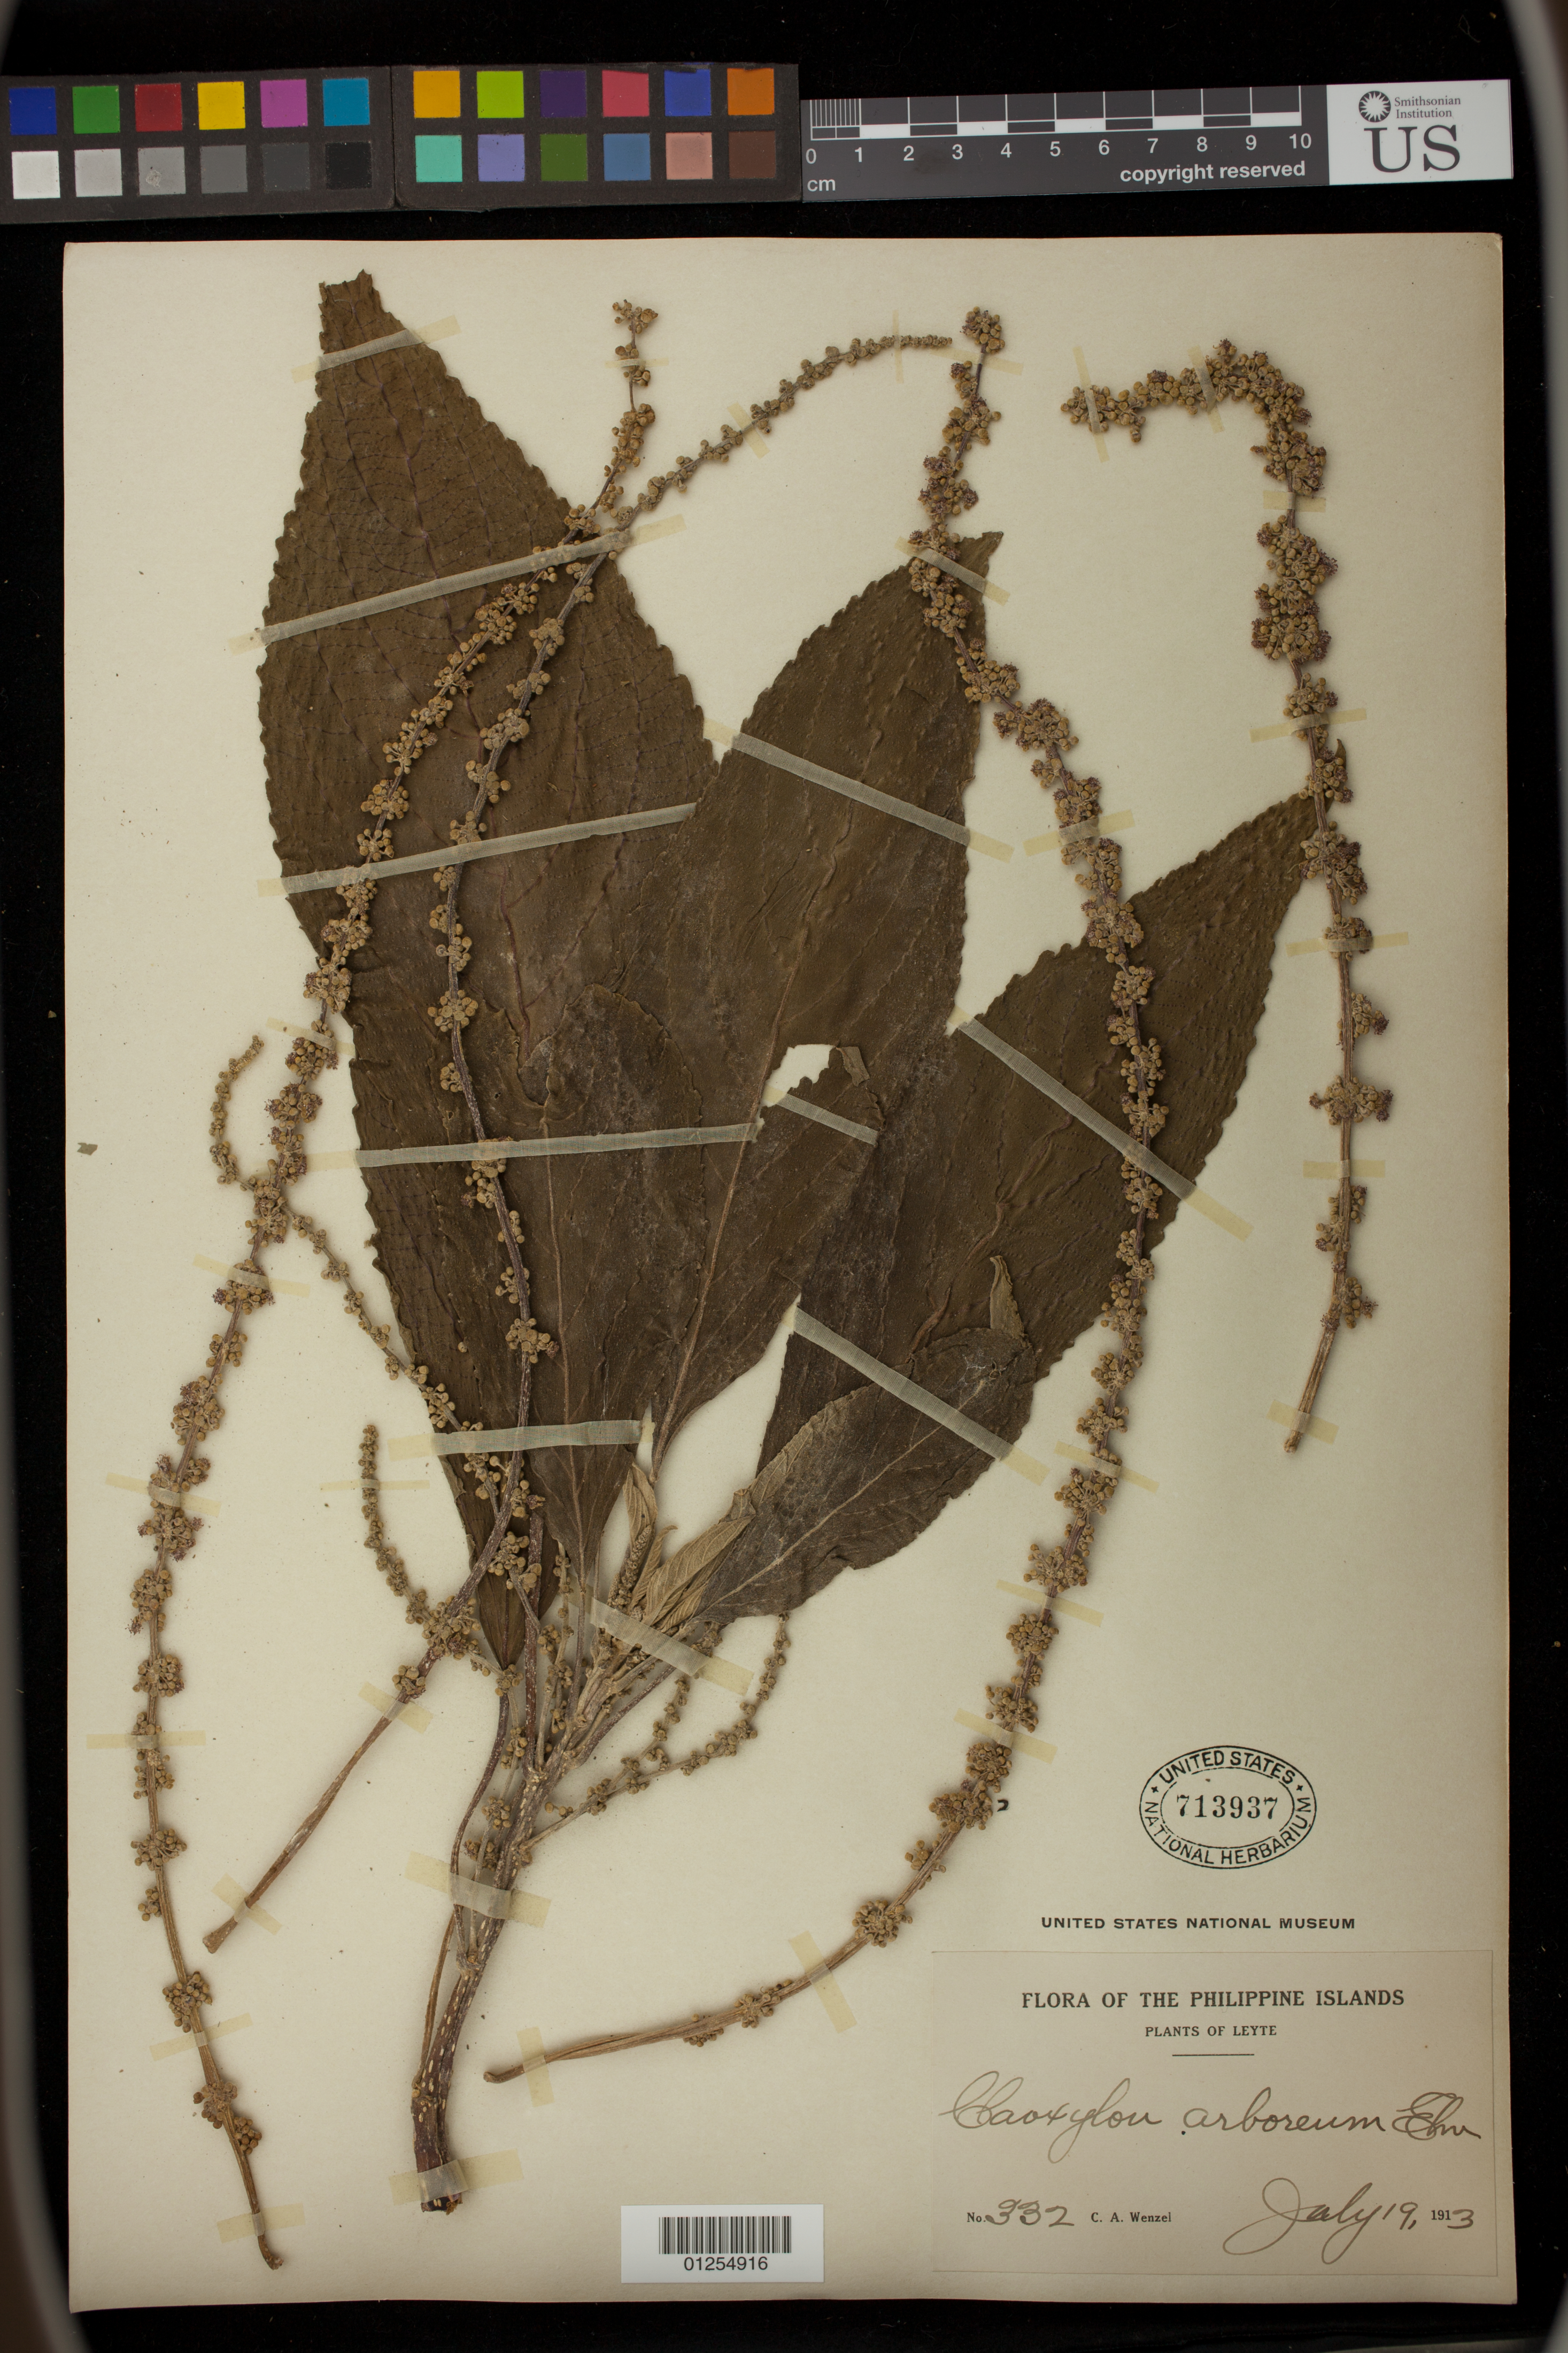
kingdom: Plantae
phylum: Tracheophyta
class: Magnoliopsida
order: Malpighiales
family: Euphorbiaceae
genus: Claoxylon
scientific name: Claoxylon arboreum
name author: Elmer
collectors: C. Wenzel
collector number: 332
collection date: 1913-07-19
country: Philippines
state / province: Eastern Visayas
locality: Leyte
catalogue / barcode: US 713937